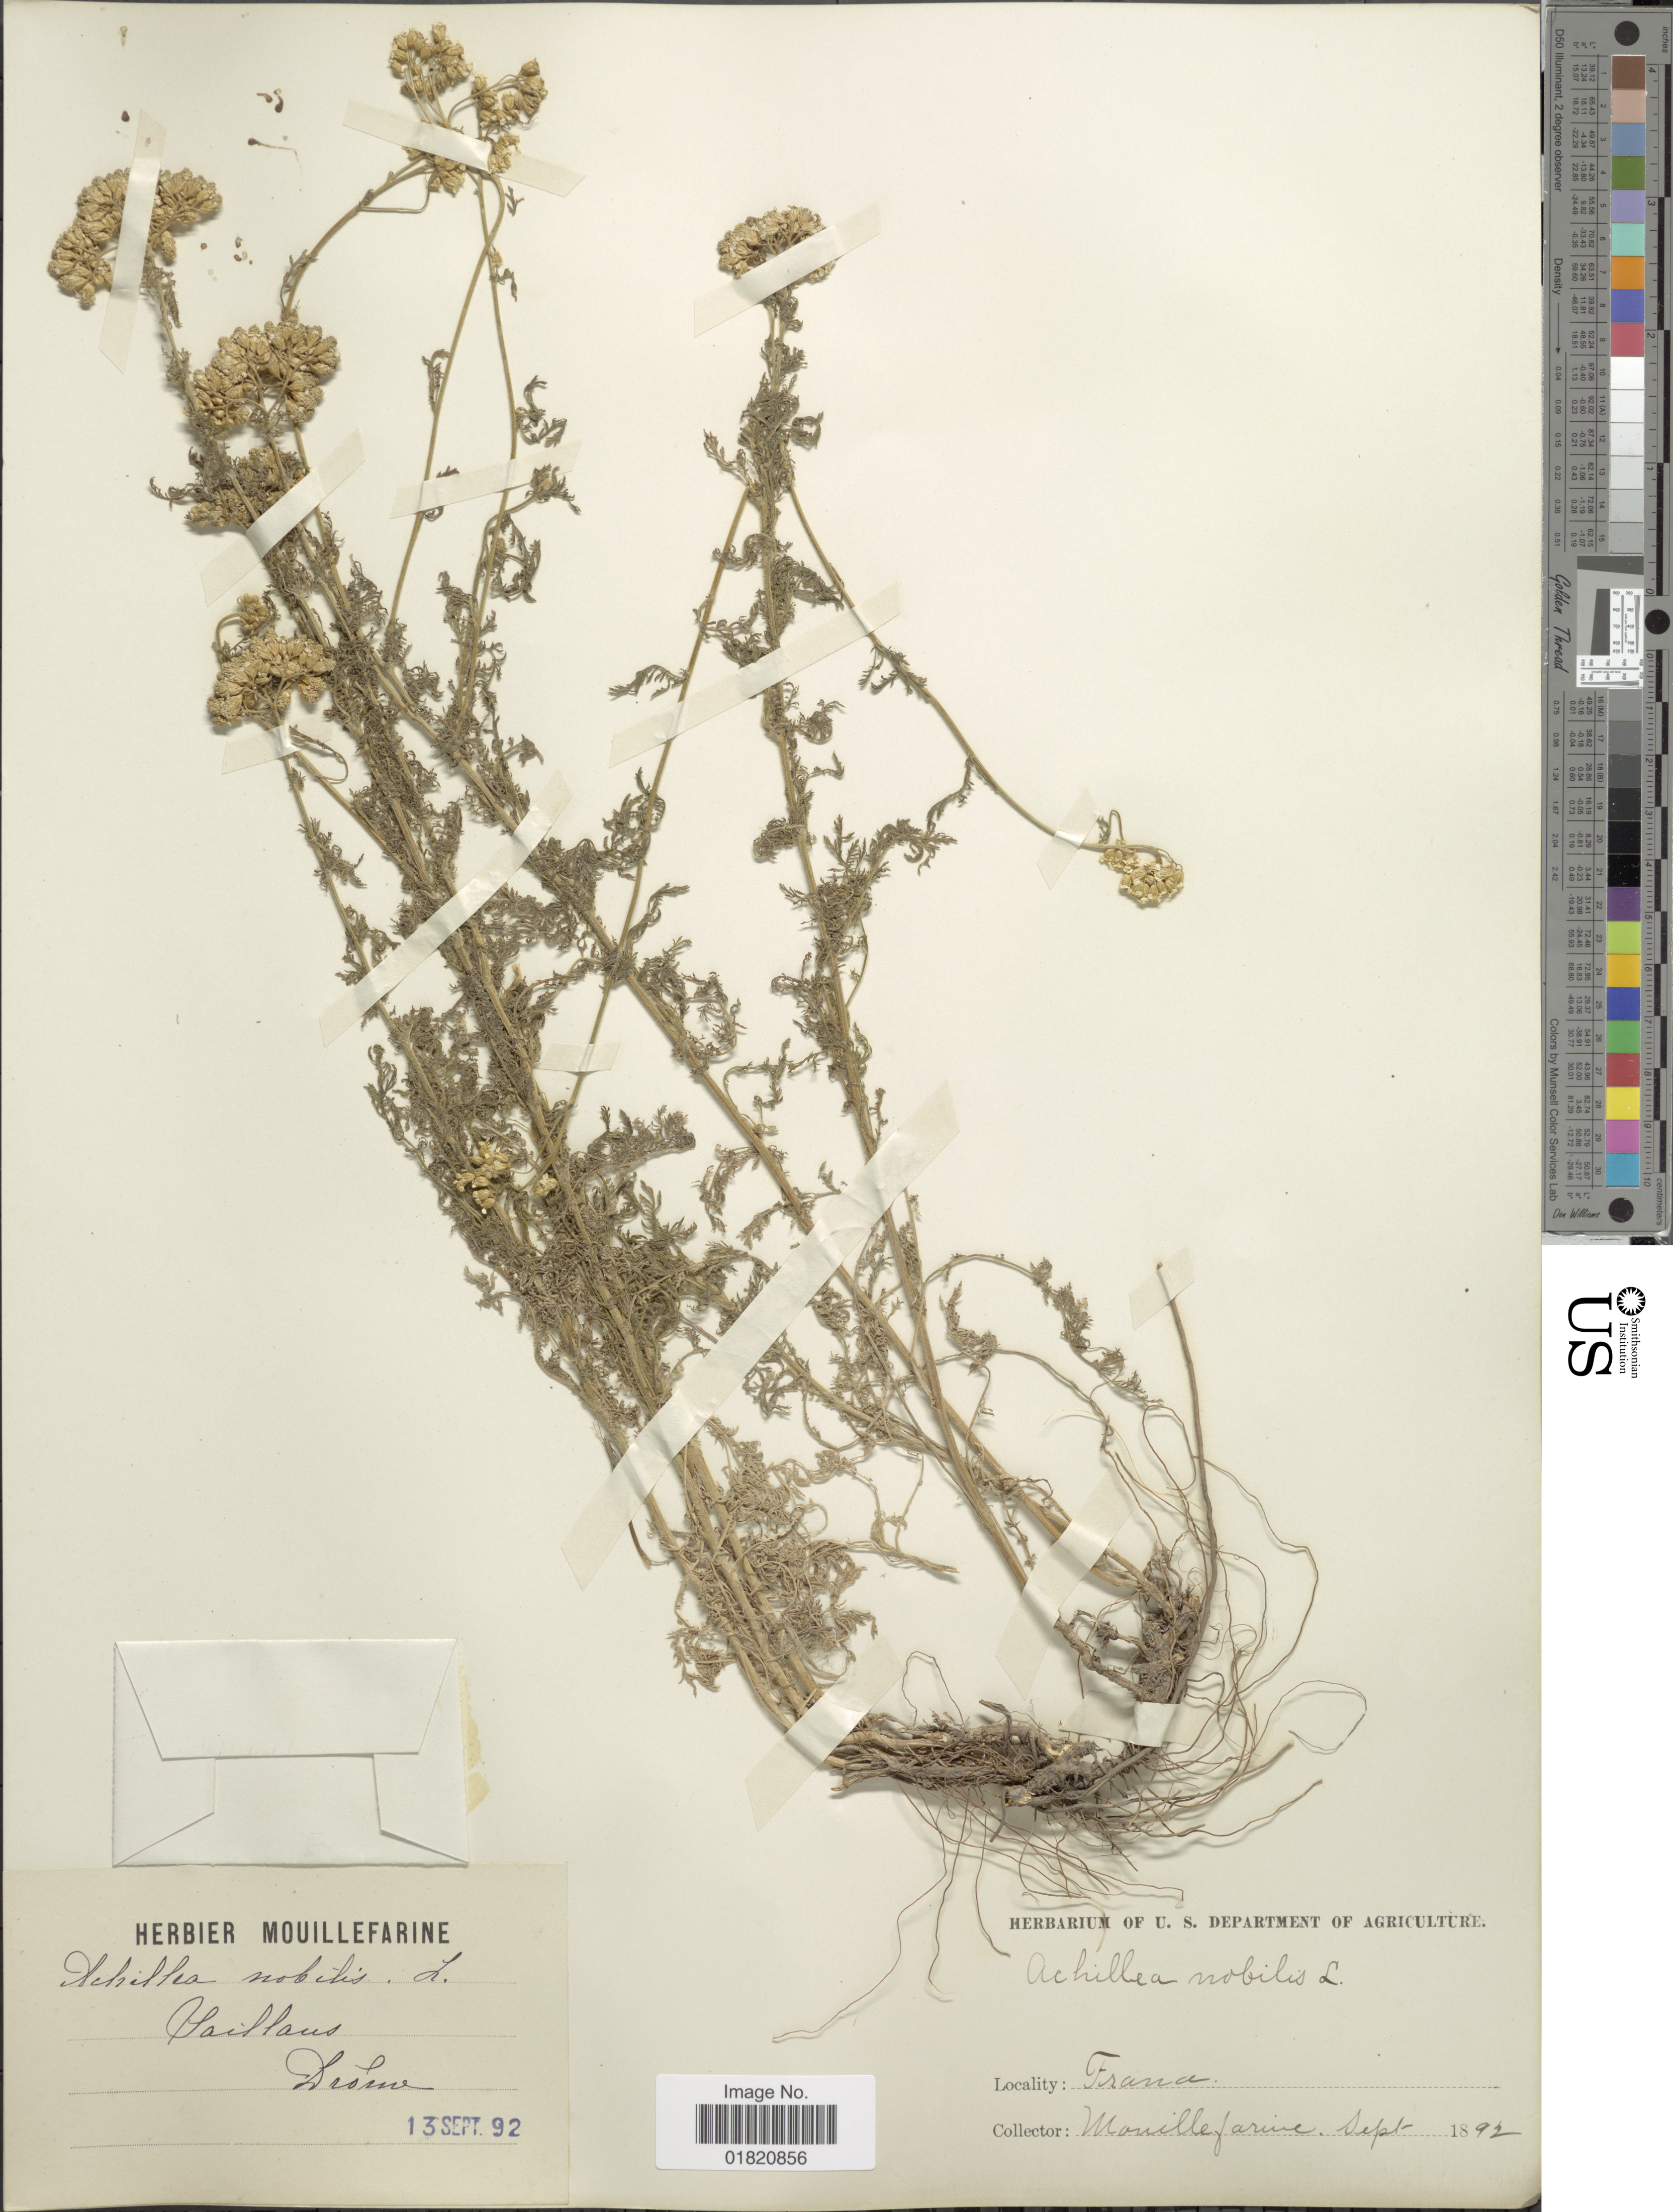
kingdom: Plantae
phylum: Tracheophyta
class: Magnoliopsida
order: Asterales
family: Asteraceae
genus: Achillea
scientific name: Achillea nobilis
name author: L.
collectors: A. Mouillefarine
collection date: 1892-09-13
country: France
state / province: Auvergne-Rhône-Alpes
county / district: Drôme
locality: Saillans, Drôme